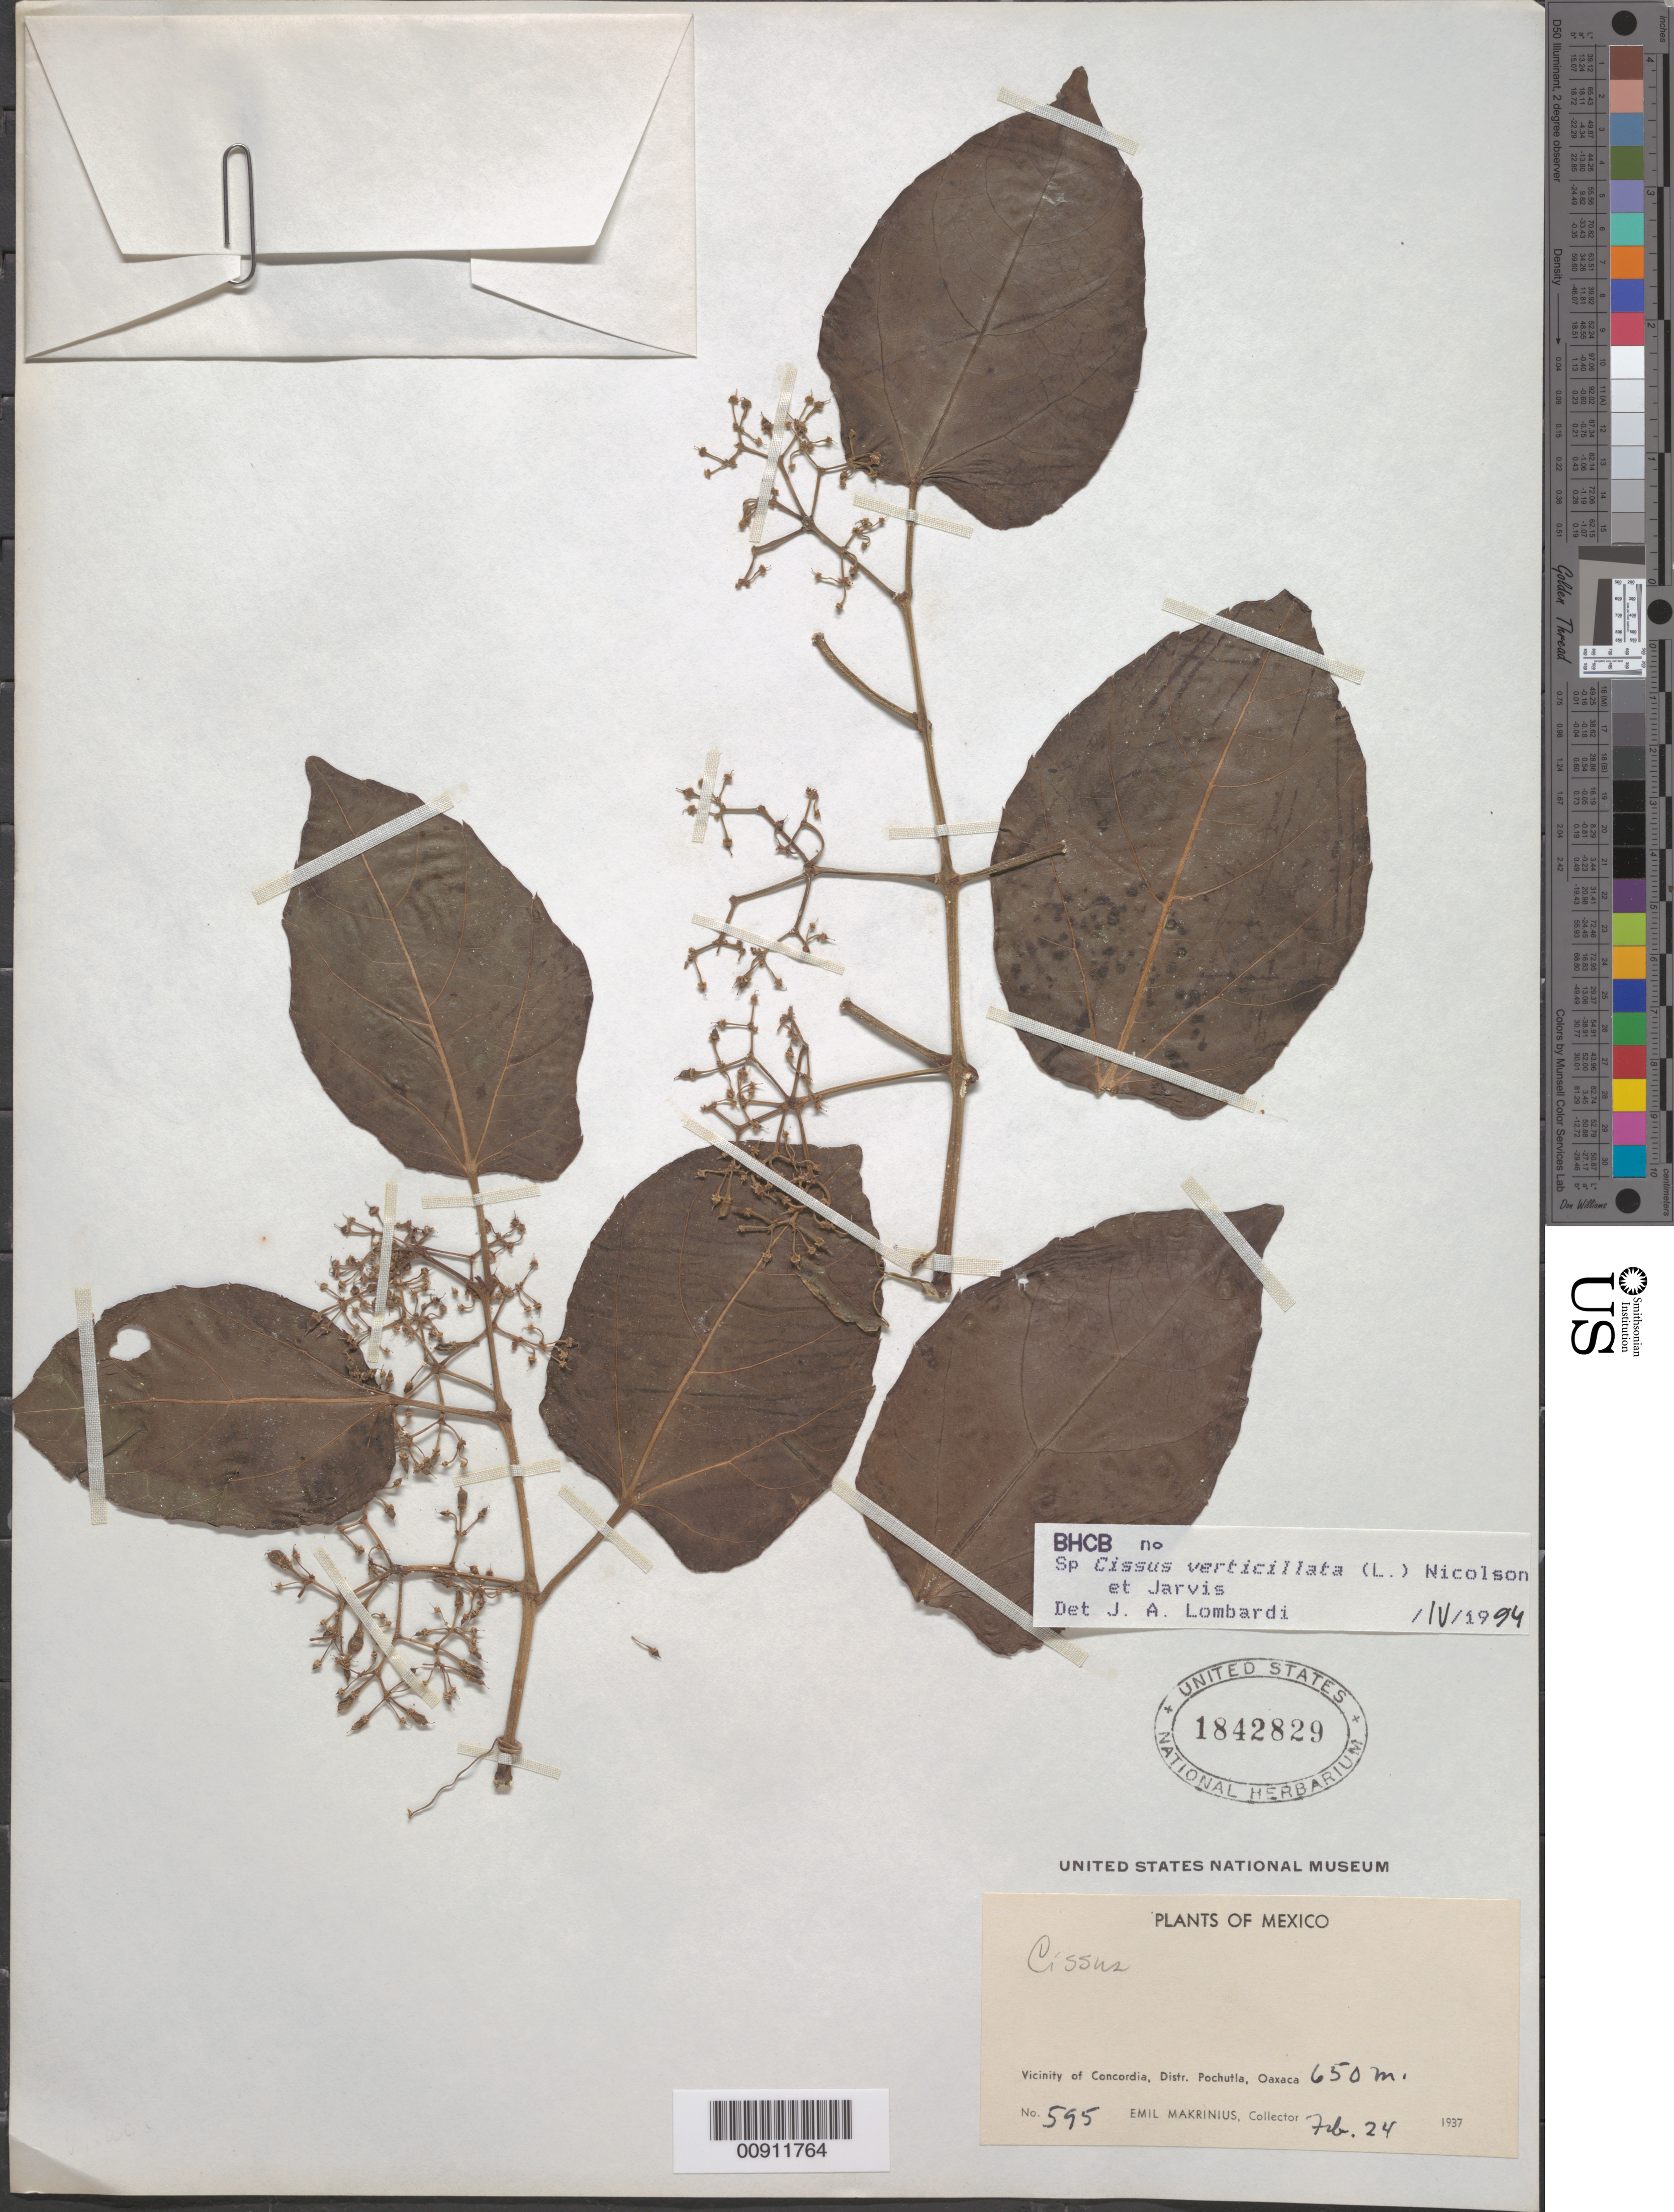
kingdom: Plantae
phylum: Tracheophyta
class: Magnoliopsida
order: Vitales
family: Vitaceae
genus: Cissus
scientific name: Cissus verticillata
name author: (L.) Nicolson & C.E. Jarvis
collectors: E. Makrinius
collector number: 595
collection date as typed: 24 Feb 1937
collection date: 1937-02-24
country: Mexico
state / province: Oaxaca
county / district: Pochutla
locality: Vicinity of Concordia, Distr. Pochutla, Oaxaca.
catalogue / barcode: US 1842829